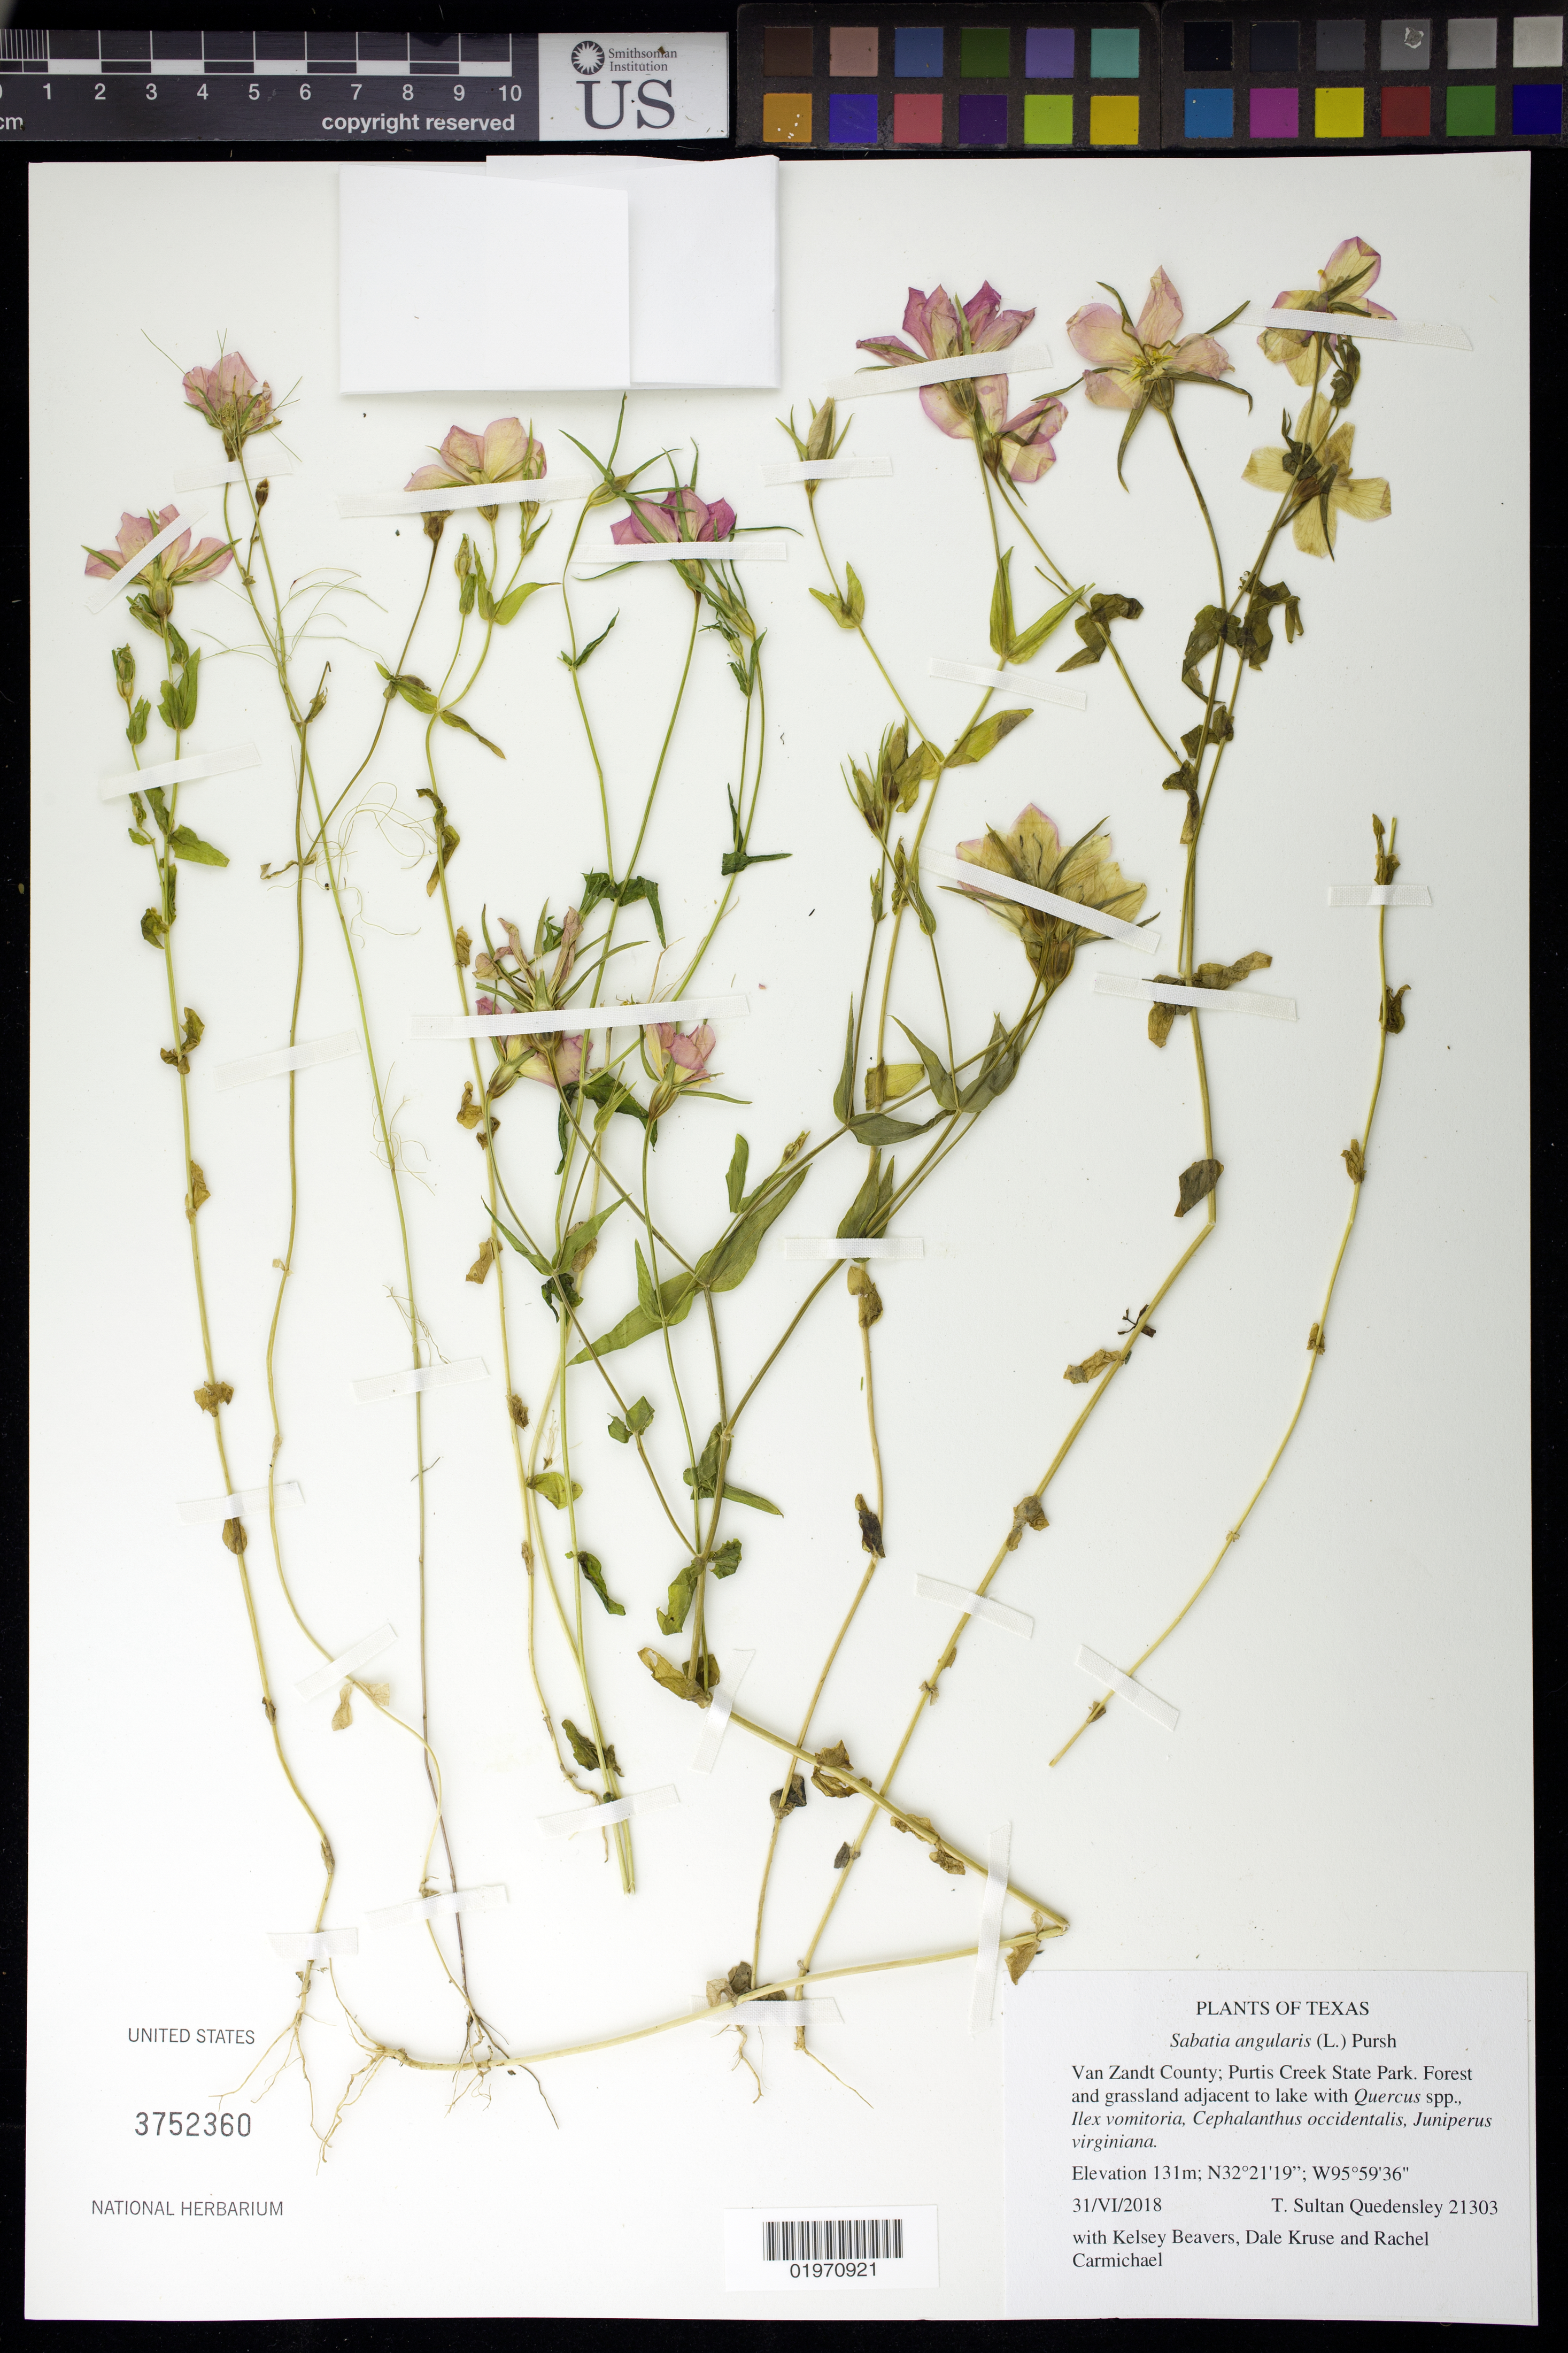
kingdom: Plantae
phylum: Tracheophyta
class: Magnoliopsida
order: Gentianales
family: Gentianaceae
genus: Sabatia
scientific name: Sabatia angularis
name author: (L.) Pursh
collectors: T. S. Quedensley, K. Beavers, D. Kruse & R. Carmichael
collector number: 21303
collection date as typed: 30 Jun 2018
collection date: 2018-06-30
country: United States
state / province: Texas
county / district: Van Zaudt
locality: Purtis Creek State Park.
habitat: Forest and grassland adjacent to lake with Quercus spp., Ilex vomitoria, Cephalanthus occidentalis, Juniperus virginiana.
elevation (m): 131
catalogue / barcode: US 3752360